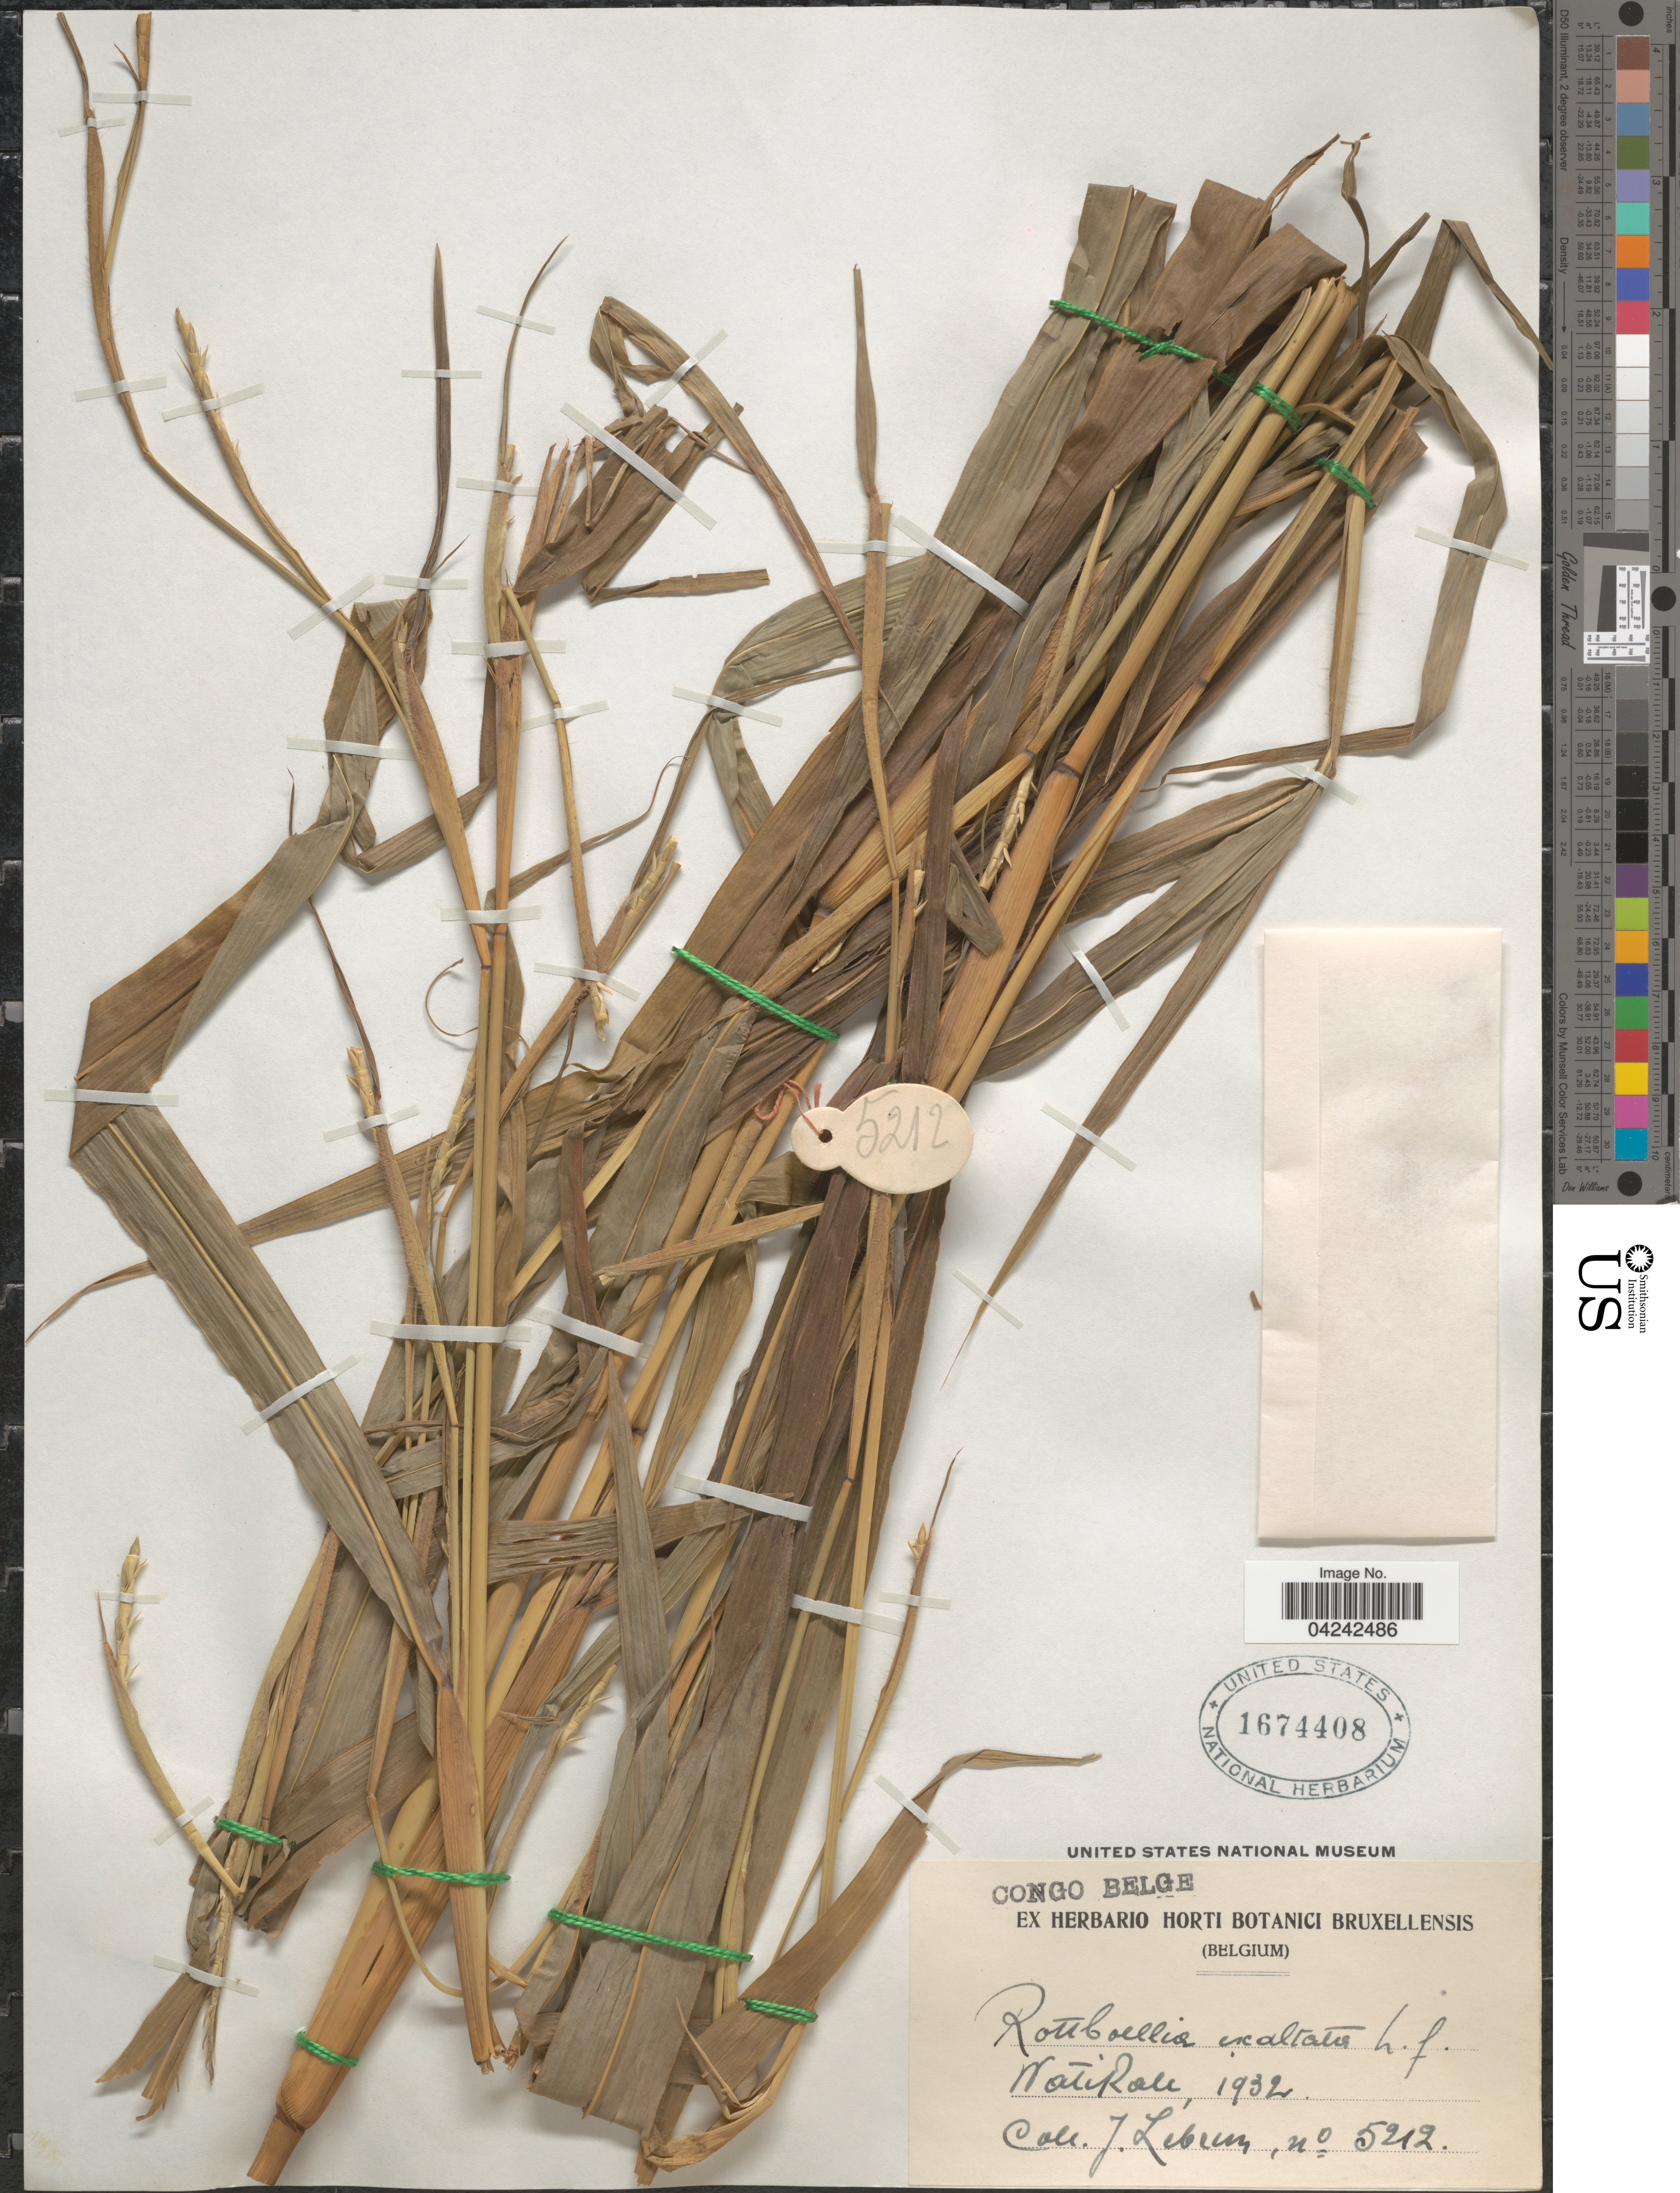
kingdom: Plantae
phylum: Tracheophyta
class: Liliopsida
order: Poales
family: Poaceae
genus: Rottboellia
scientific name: Rottboellia cochinchinensis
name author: (Lour.) Clayton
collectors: J. A. Lebrun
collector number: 5212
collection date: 1932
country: Congo, Democratic Republic of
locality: Congo Belge. Walikale.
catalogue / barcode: US 1674408